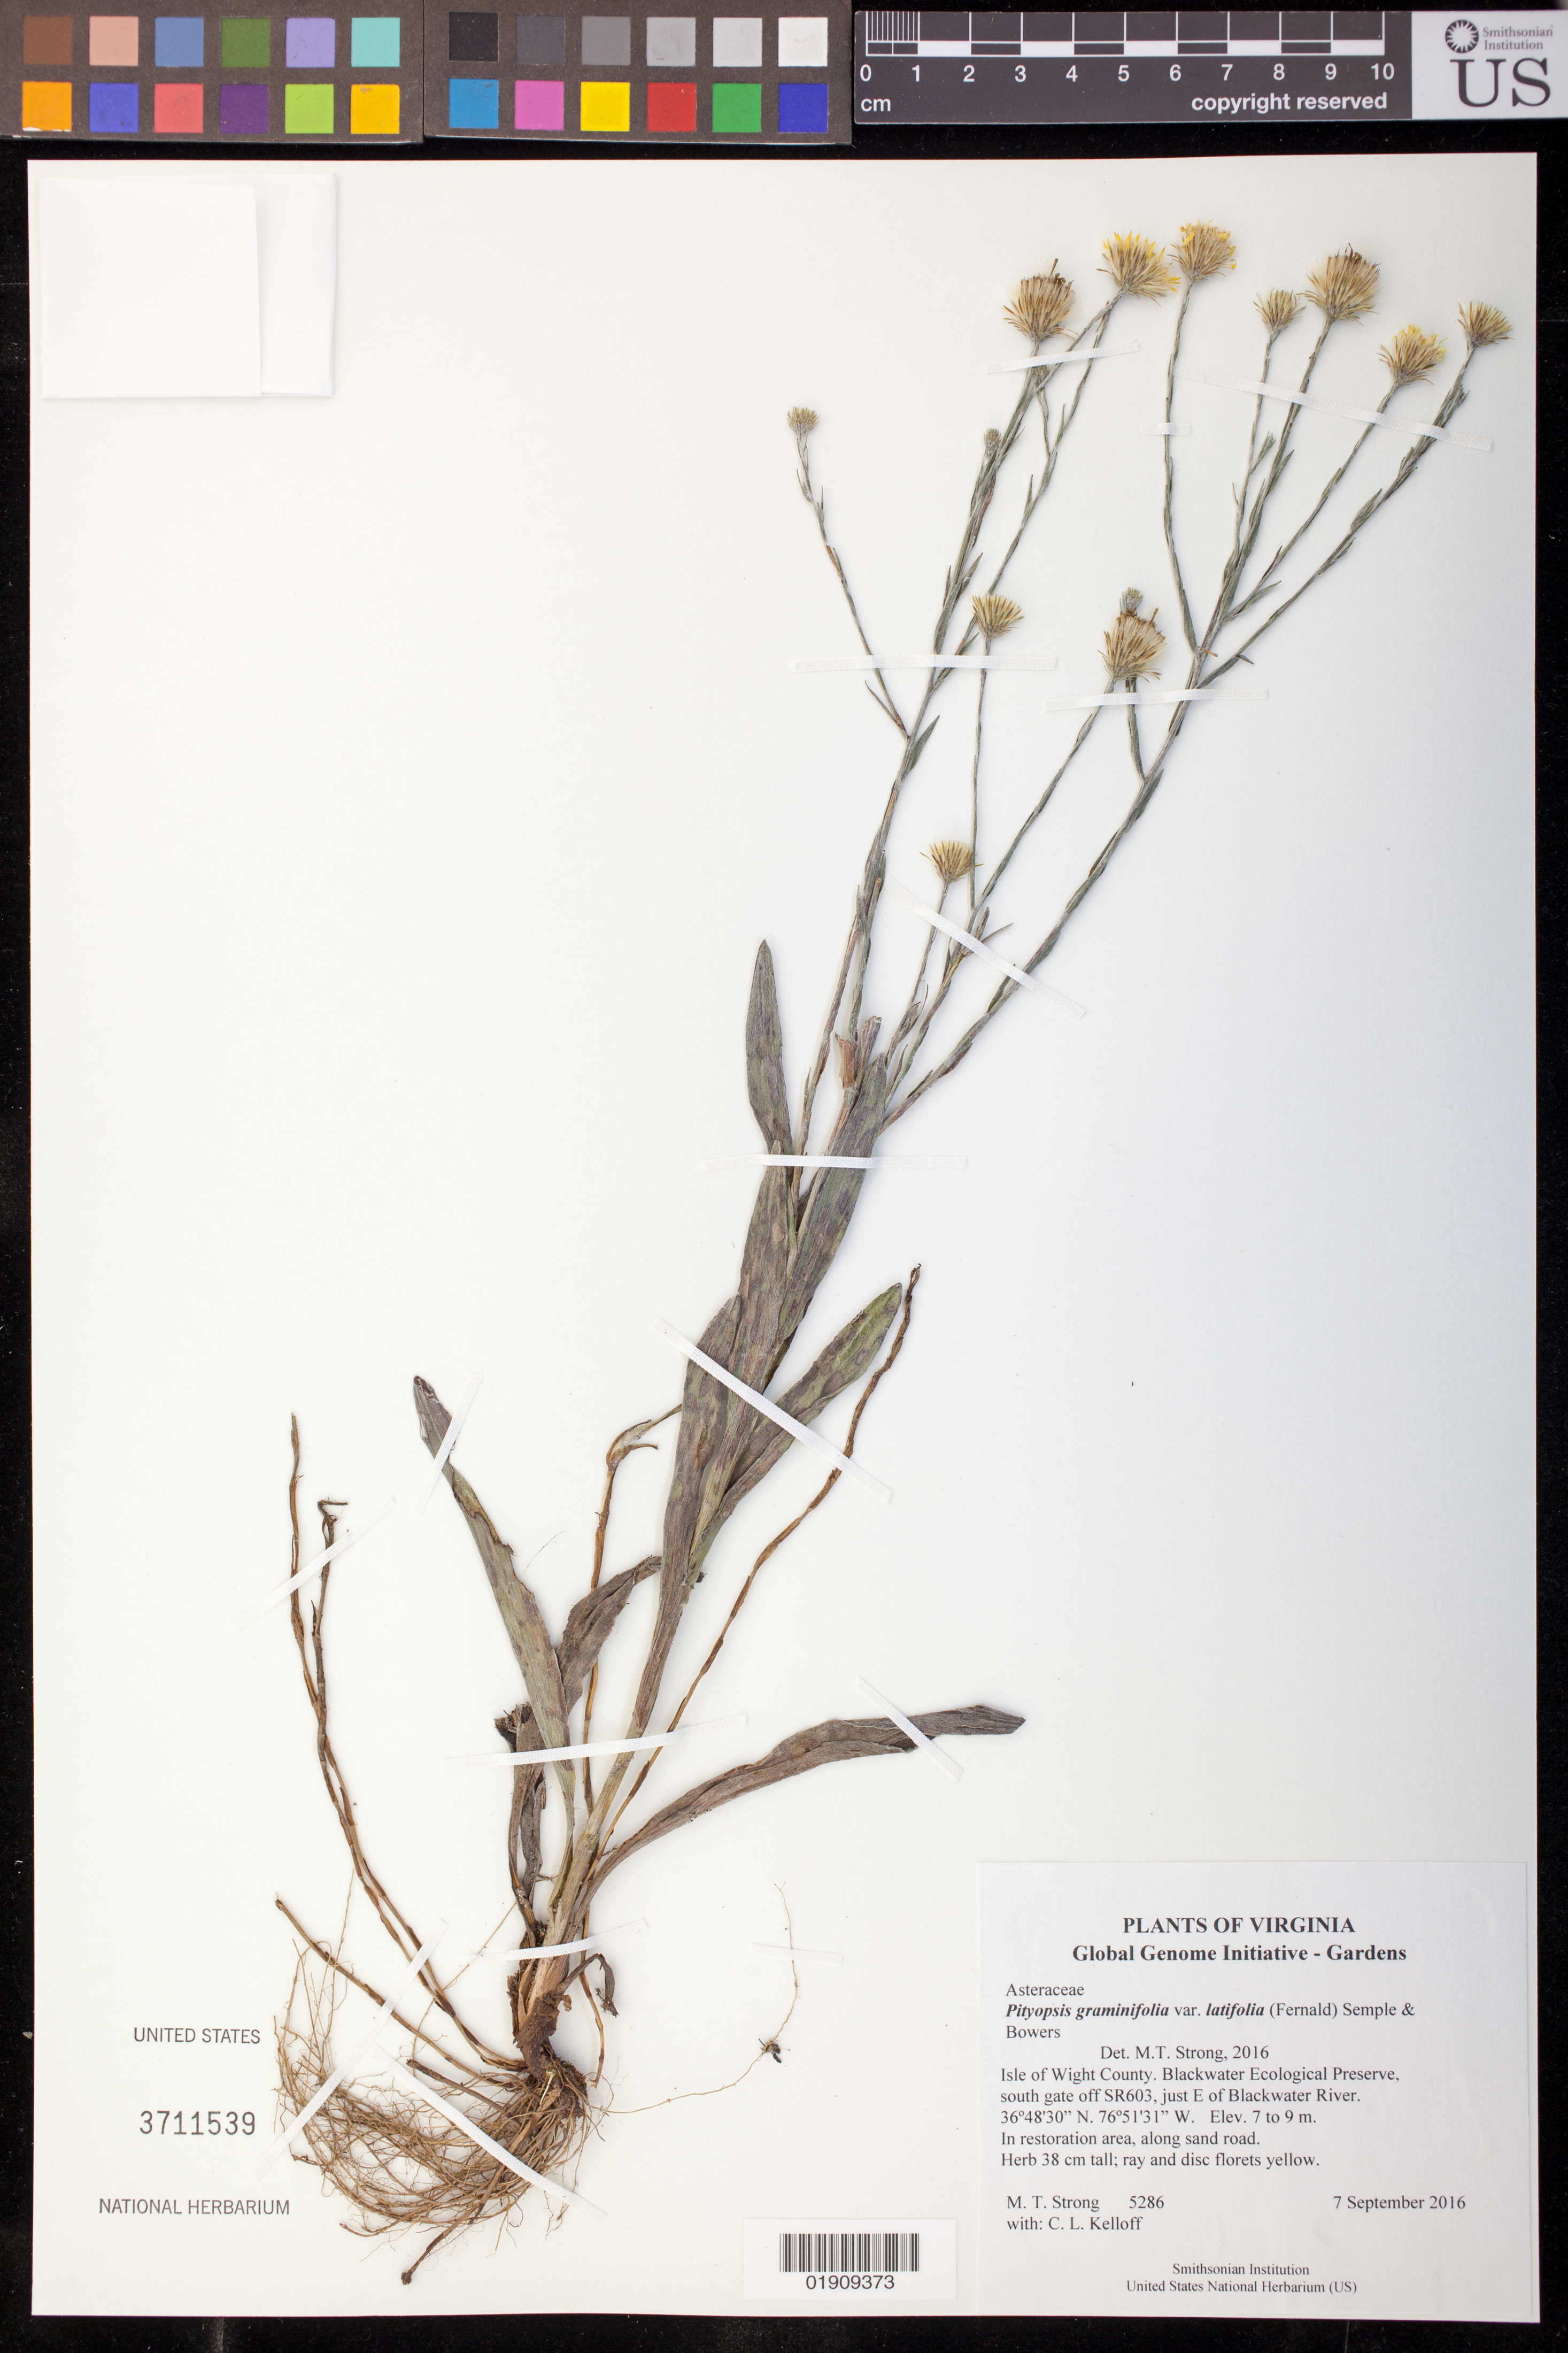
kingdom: Plantae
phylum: Tracheophyta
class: Magnoliopsida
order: Asterales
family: Asteraceae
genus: Pityopsis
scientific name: Pityopsis graminifolia var. latifolia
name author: (Fernald) Semple & Bowers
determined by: Strong, Mark T., (BOT), Smithsonian Institution - National Museum of Natural History (UNITED STATES)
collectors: M. T. Strong & C. L. Kelloff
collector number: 5286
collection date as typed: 7 September 2016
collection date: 2016-09-07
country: United States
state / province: Virginia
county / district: Isle of Wight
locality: Blackwater Ecological Preserve, south gate off SR603, just E of Blackwater River.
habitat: In restoration area, along sand road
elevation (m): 7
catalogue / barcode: US 3711539